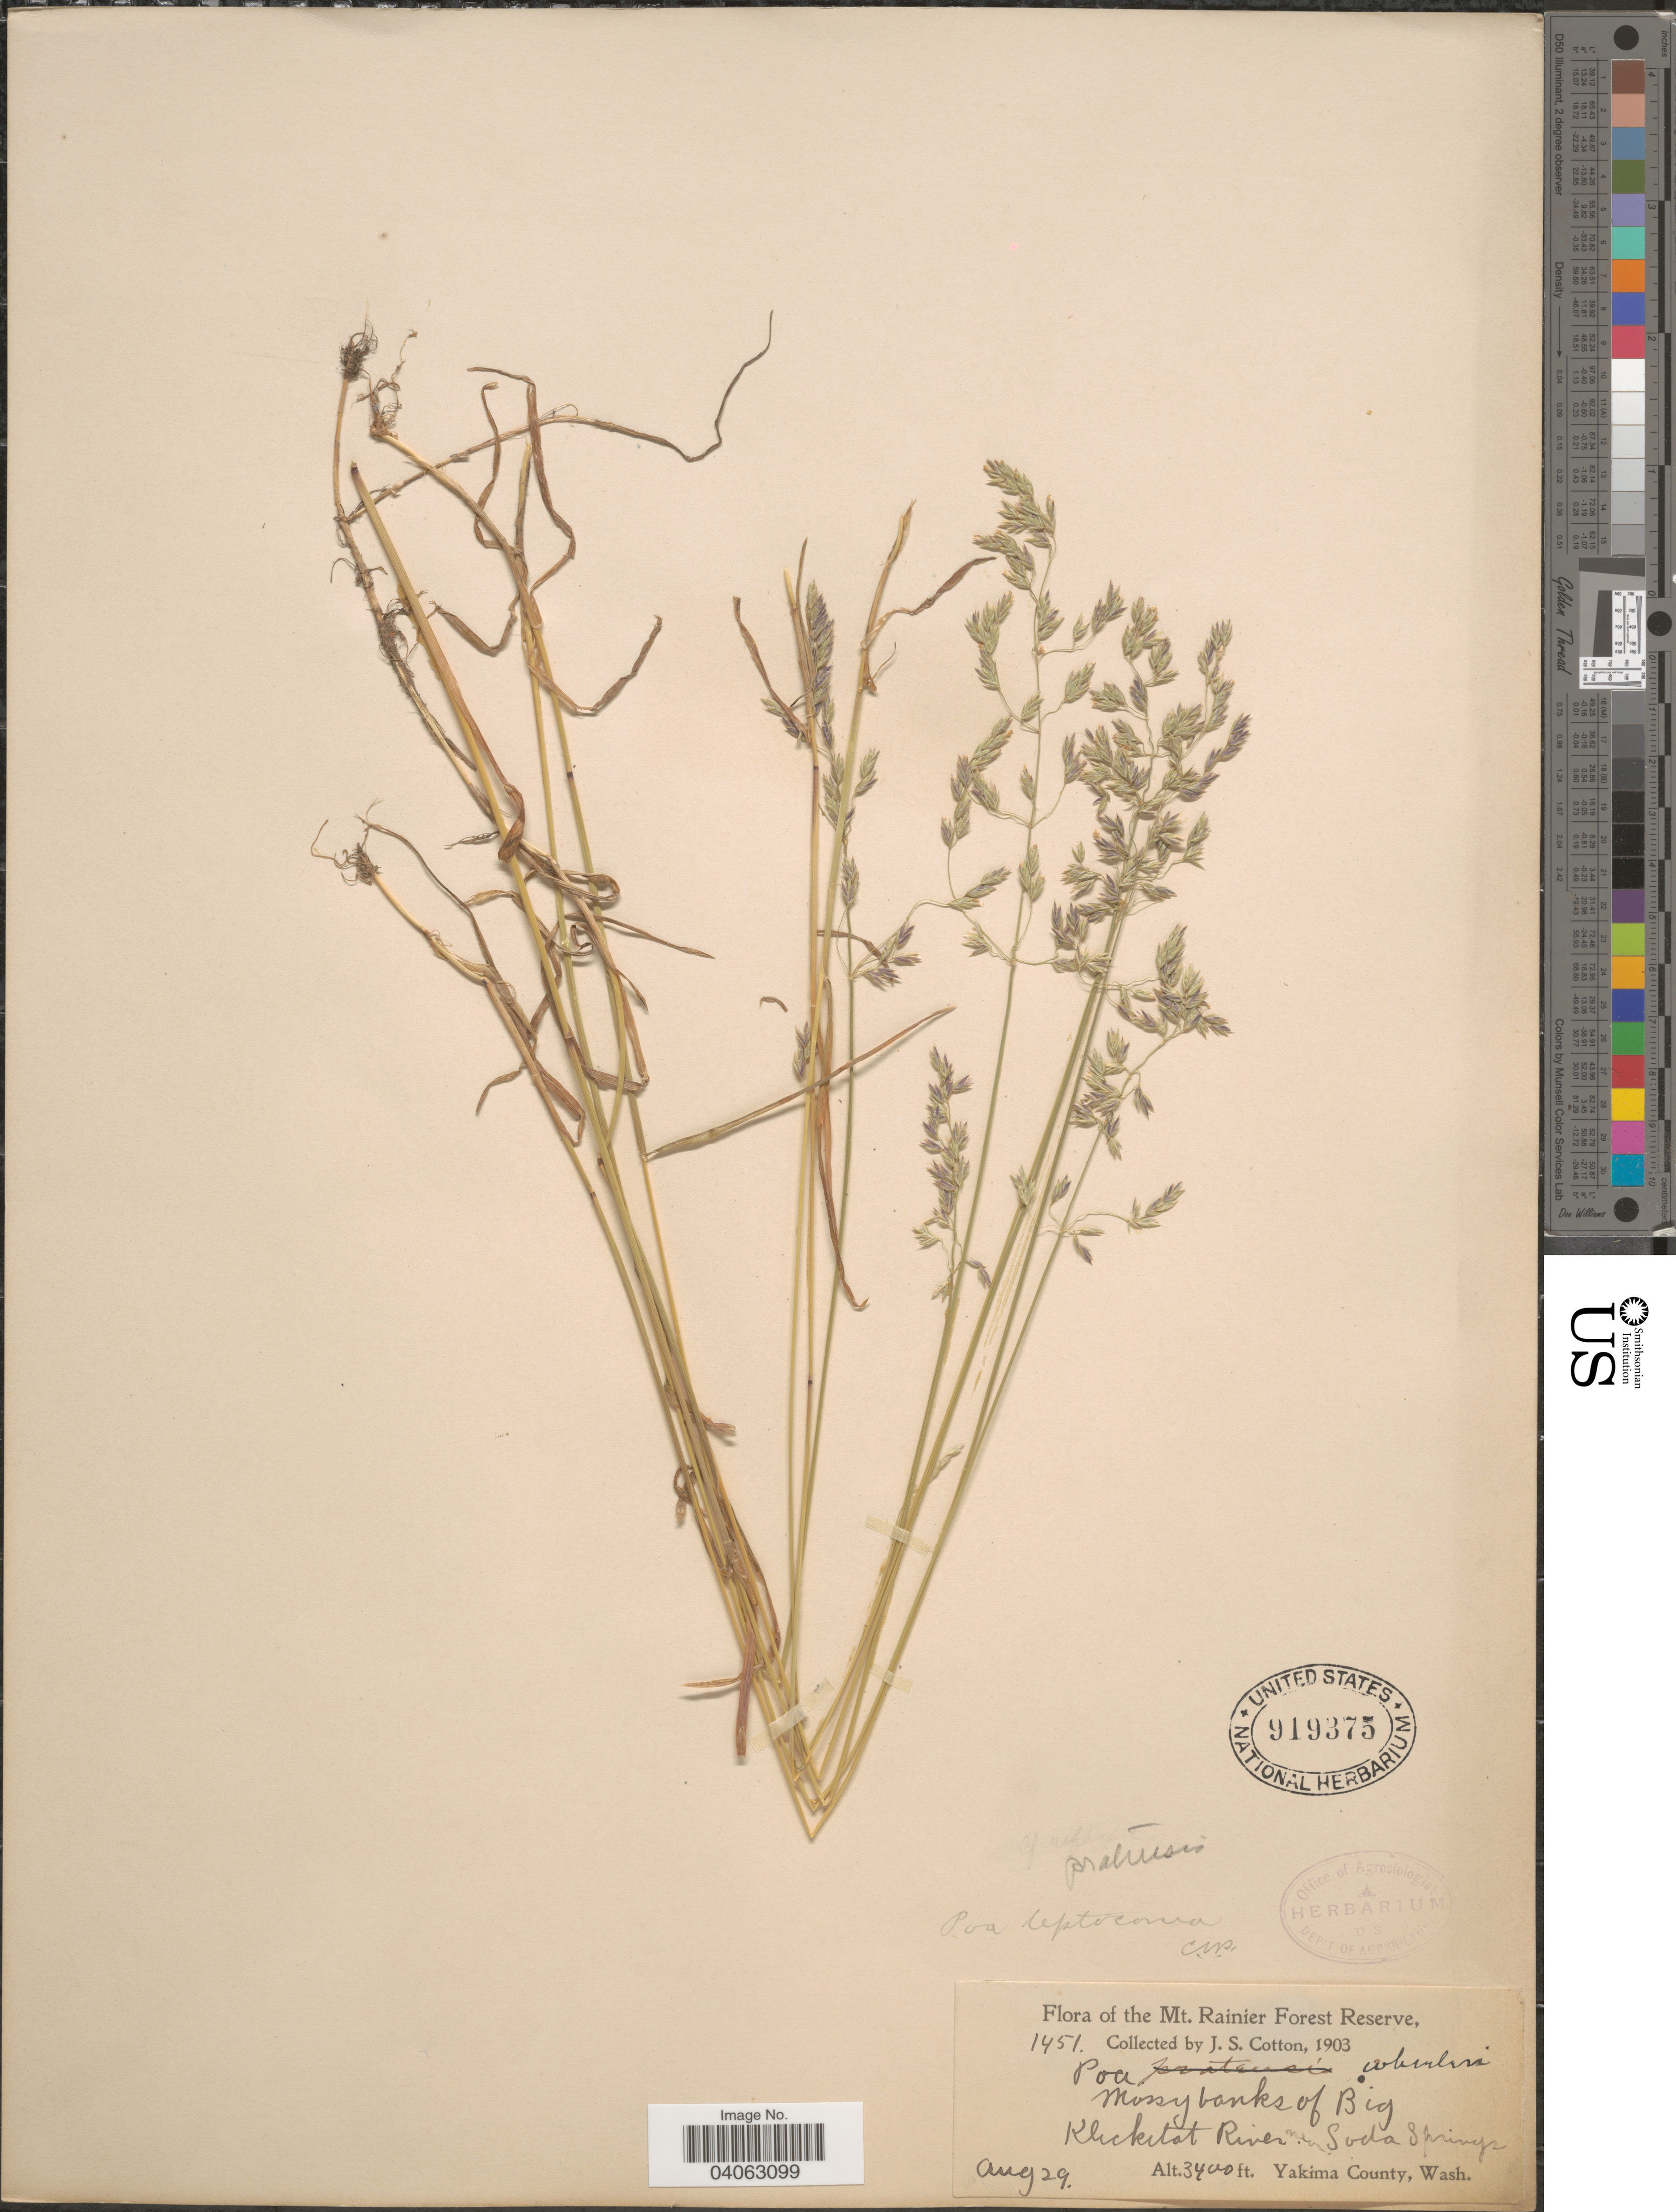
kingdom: Plantae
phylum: Tracheophyta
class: Liliopsida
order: Poales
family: Poaceae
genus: Poa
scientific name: Poa pratensis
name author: L.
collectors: J. S. Cotton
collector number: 1451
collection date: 1903-08-29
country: United States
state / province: Washington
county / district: Yakima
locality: Mt. Rainier Forest Reserve. Mossy banks of Big Klickitat River near Soda Springs. Yakima County.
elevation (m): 1036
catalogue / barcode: US 919375